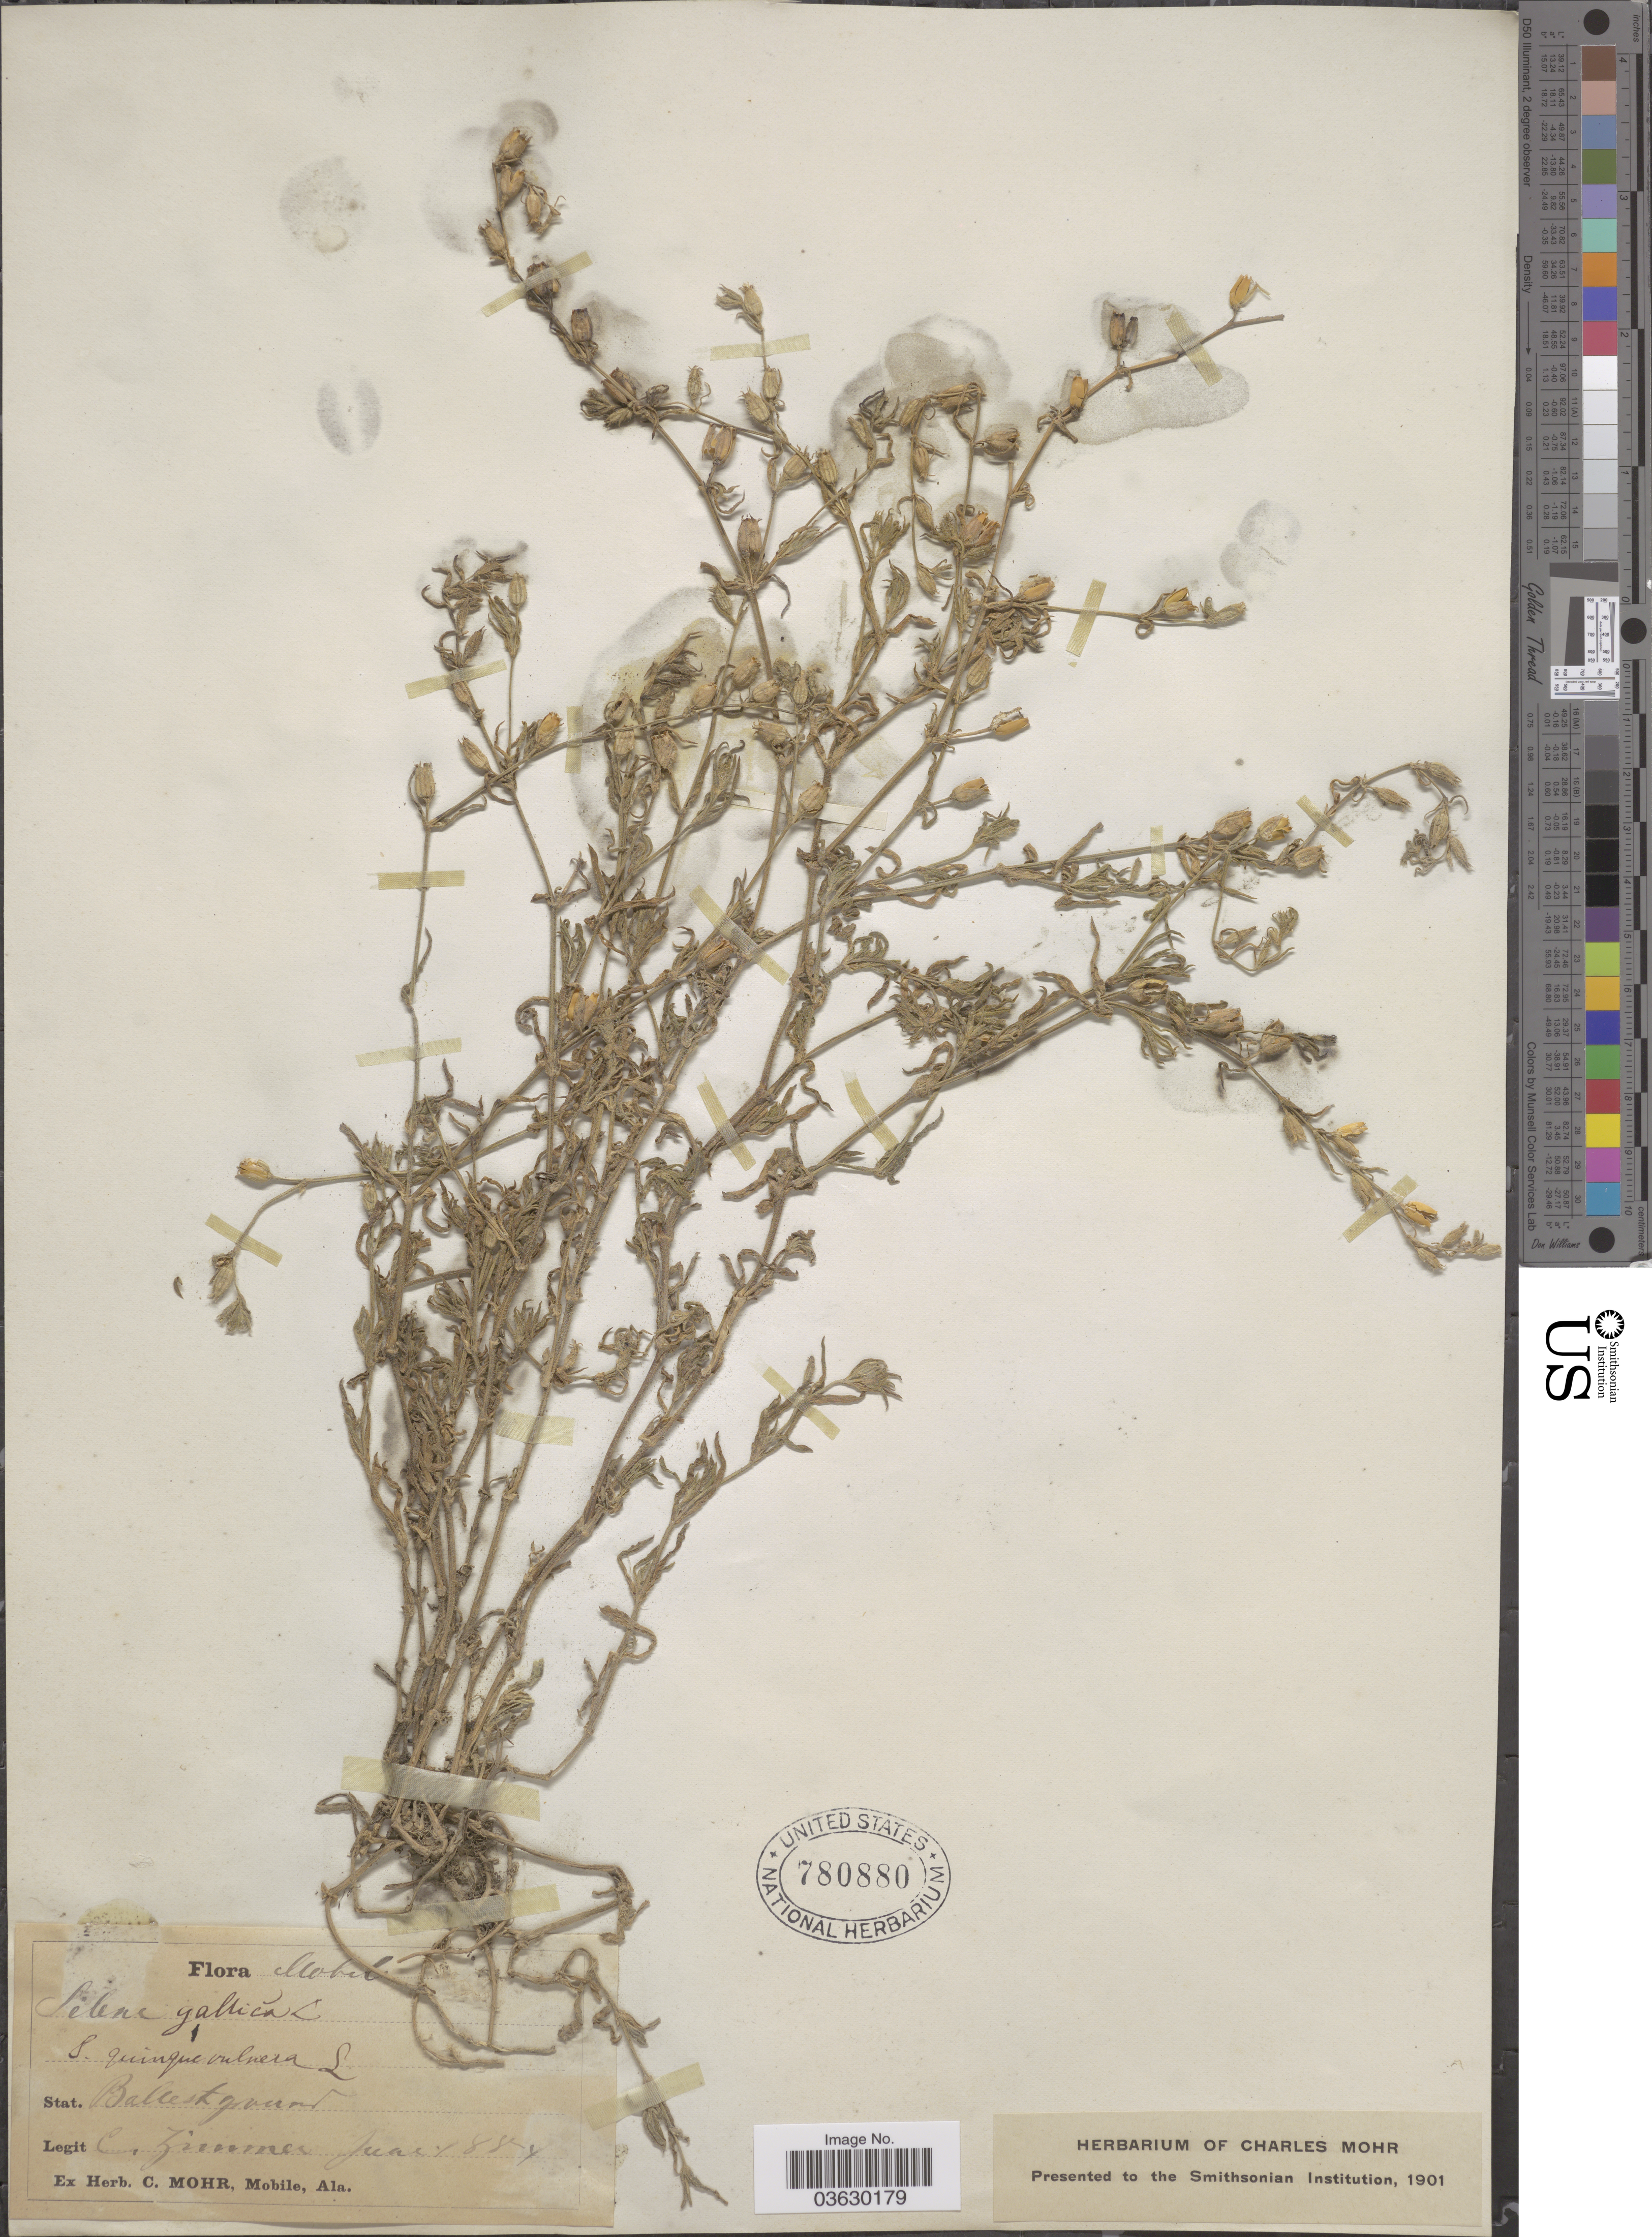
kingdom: Plantae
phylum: Tracheophyta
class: Magnoliopsida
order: Caryophyllales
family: Caryophyllaceae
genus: Silene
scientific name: Silene gallica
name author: L.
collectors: C. Zimmer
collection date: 1884-06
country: United States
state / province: Alabama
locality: Mobile. Stat. Ballast ground.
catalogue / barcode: US 780880